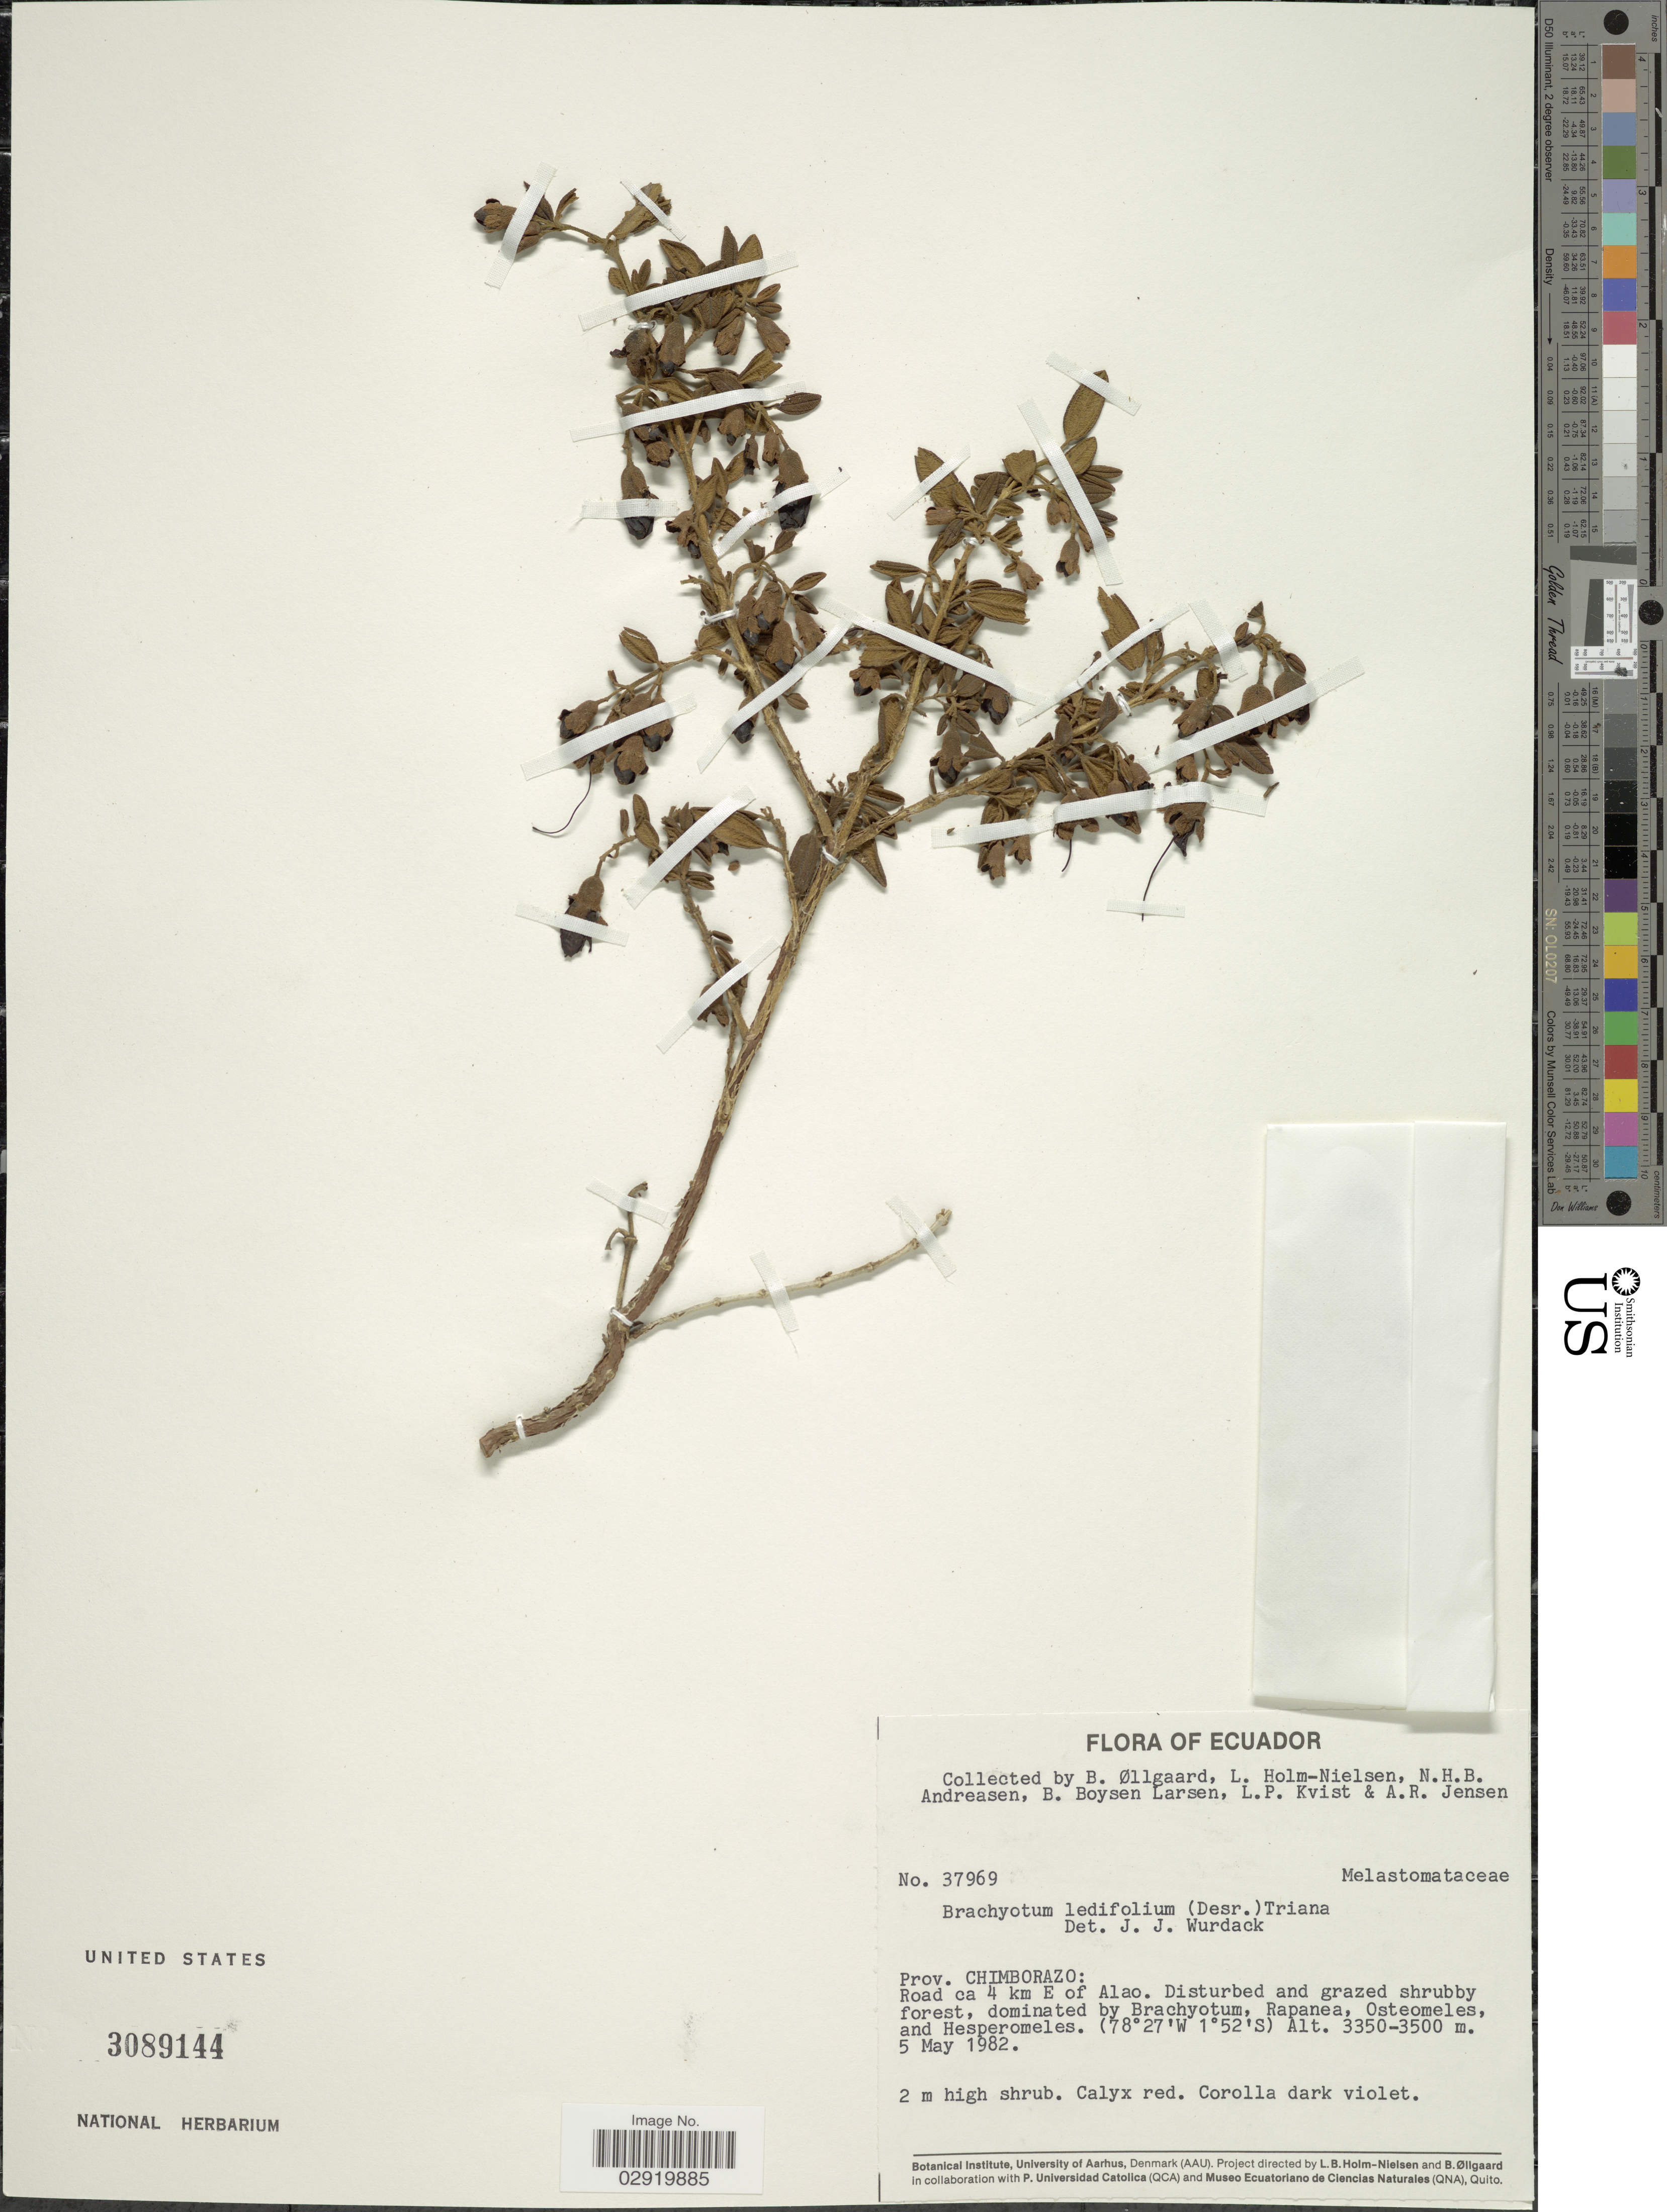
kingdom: Plantae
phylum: Tracheophyta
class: Magnoliopsida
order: Myrtales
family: Melastomataceae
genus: Brachyotum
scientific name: Brachyotum ledifolium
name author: (Desr.) Triana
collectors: B. Øllgaard, L. Holm-Nielsen, N. Andreasen, B. Boysen Larsen & et al.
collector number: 37969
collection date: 1982-05-02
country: Ecuador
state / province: Chimborazo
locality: Road ca 4 km E of Alao.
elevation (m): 3350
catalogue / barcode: US 3089144